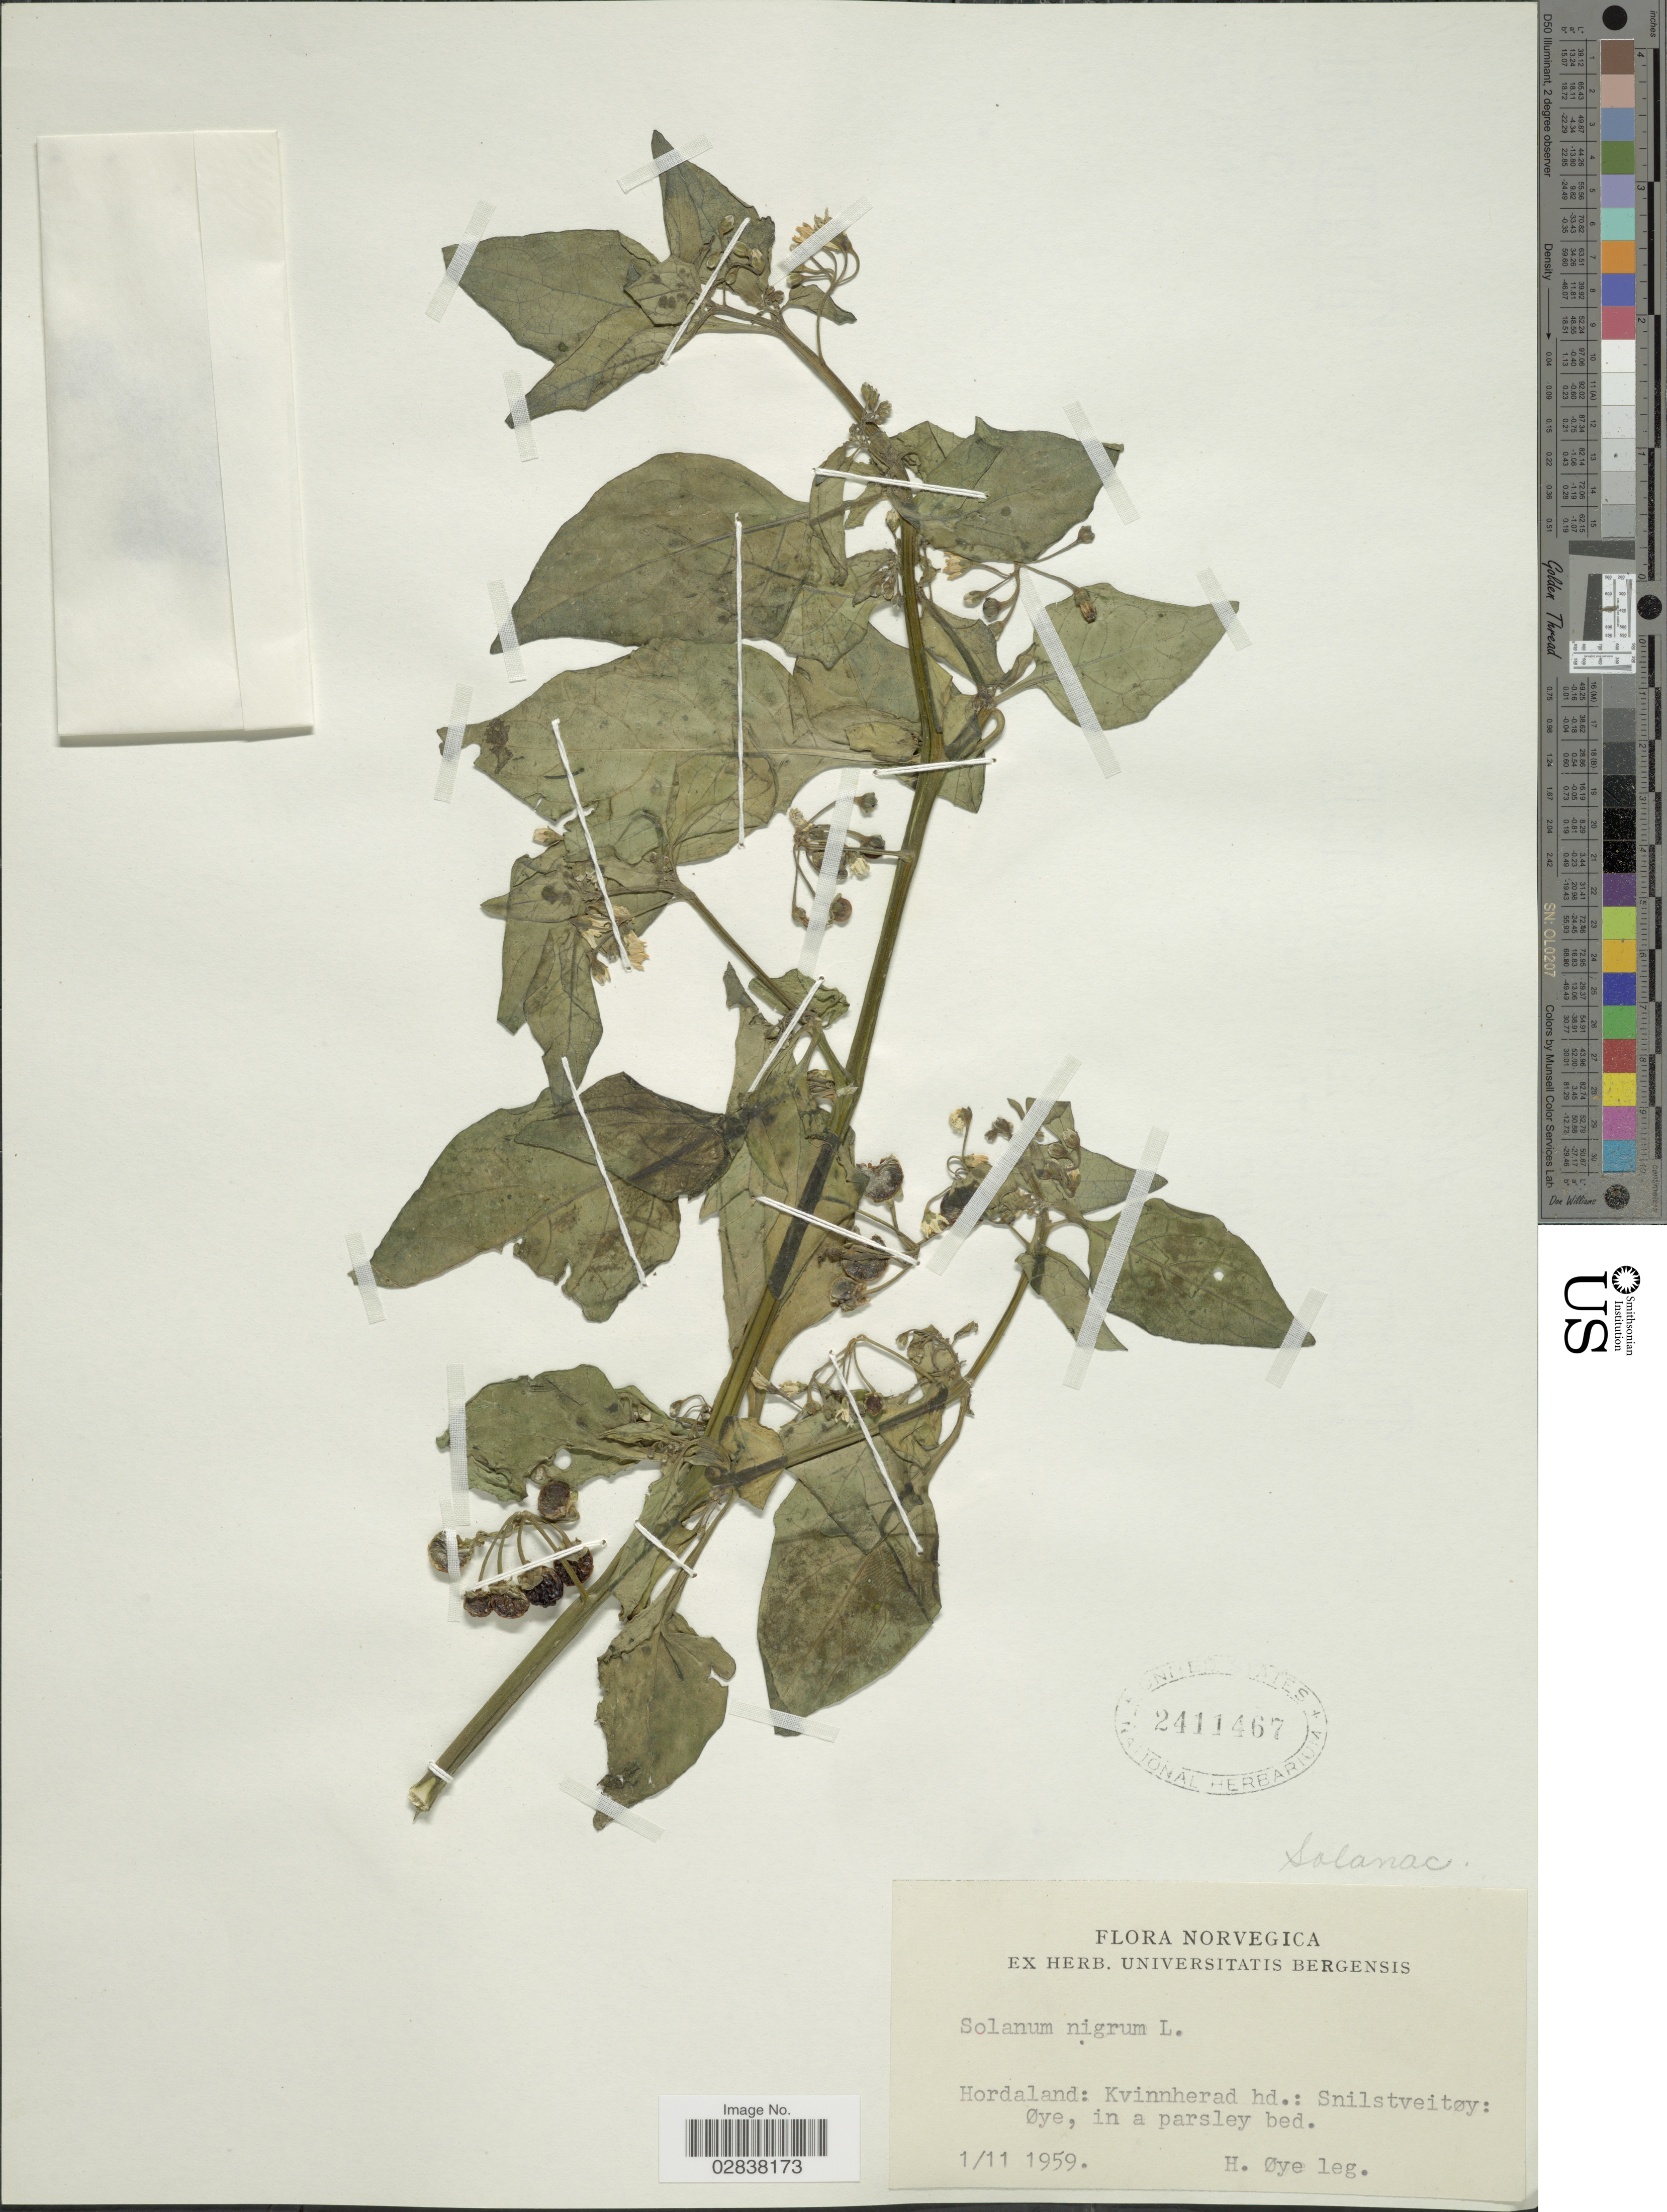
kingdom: Plantae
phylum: Tracheophyta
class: Magnoliopsida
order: Solanales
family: Solanaceae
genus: Solanum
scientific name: Solanum nigrum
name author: L.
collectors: H. Oye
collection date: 1959-11-01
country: Norway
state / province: Hordaland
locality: Norvegica, Kvinnherad hd., Snilstveitoy Oye,in parsely bed.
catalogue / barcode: US 2411467